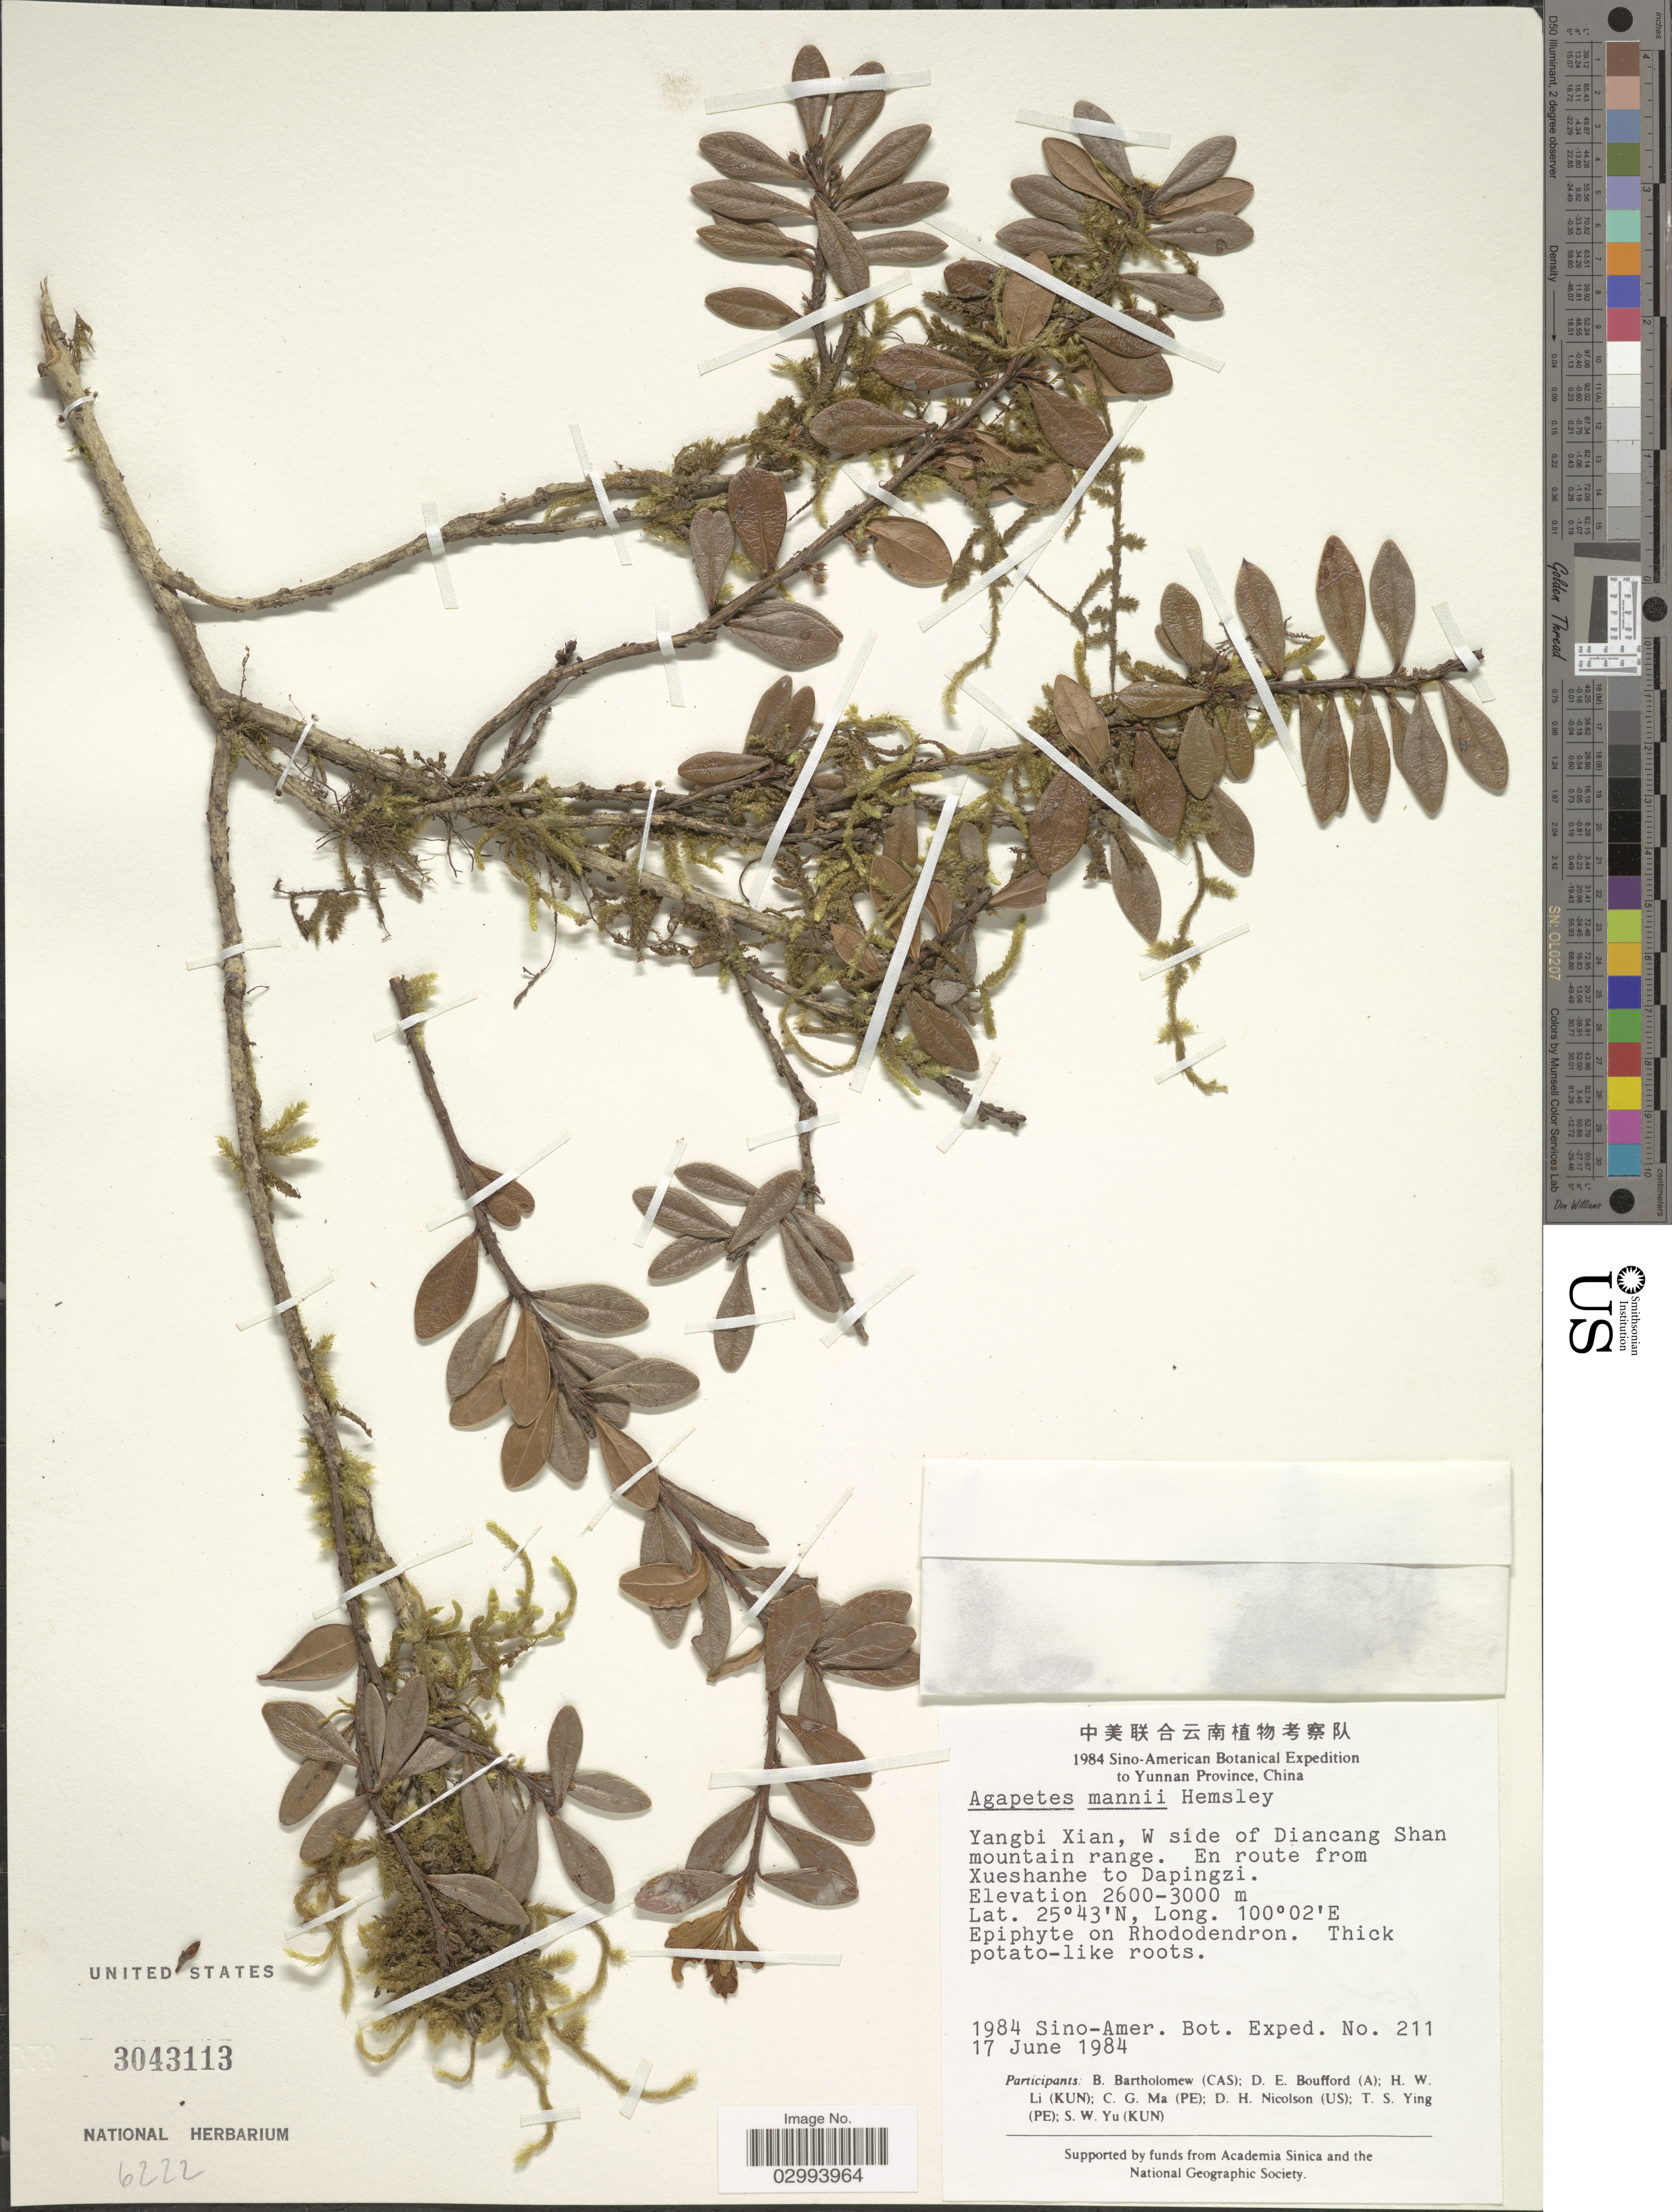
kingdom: Plantae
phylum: Tracheophyta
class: Magnoliopsida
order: Ericales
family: Ericaceae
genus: Agapetes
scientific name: Agapetes mannii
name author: Hemsl.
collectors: B. Bartholomew, D. E. Boufford, H. W. Li, C. Ma & et al.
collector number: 211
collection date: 1984-06-17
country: China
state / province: Yunnan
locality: Yunnan Province. Yangbi Xian, W side of Diancang Shan mountain range. En route from Xueshanhe to Dapingzi.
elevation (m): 2600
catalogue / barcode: US 3043113